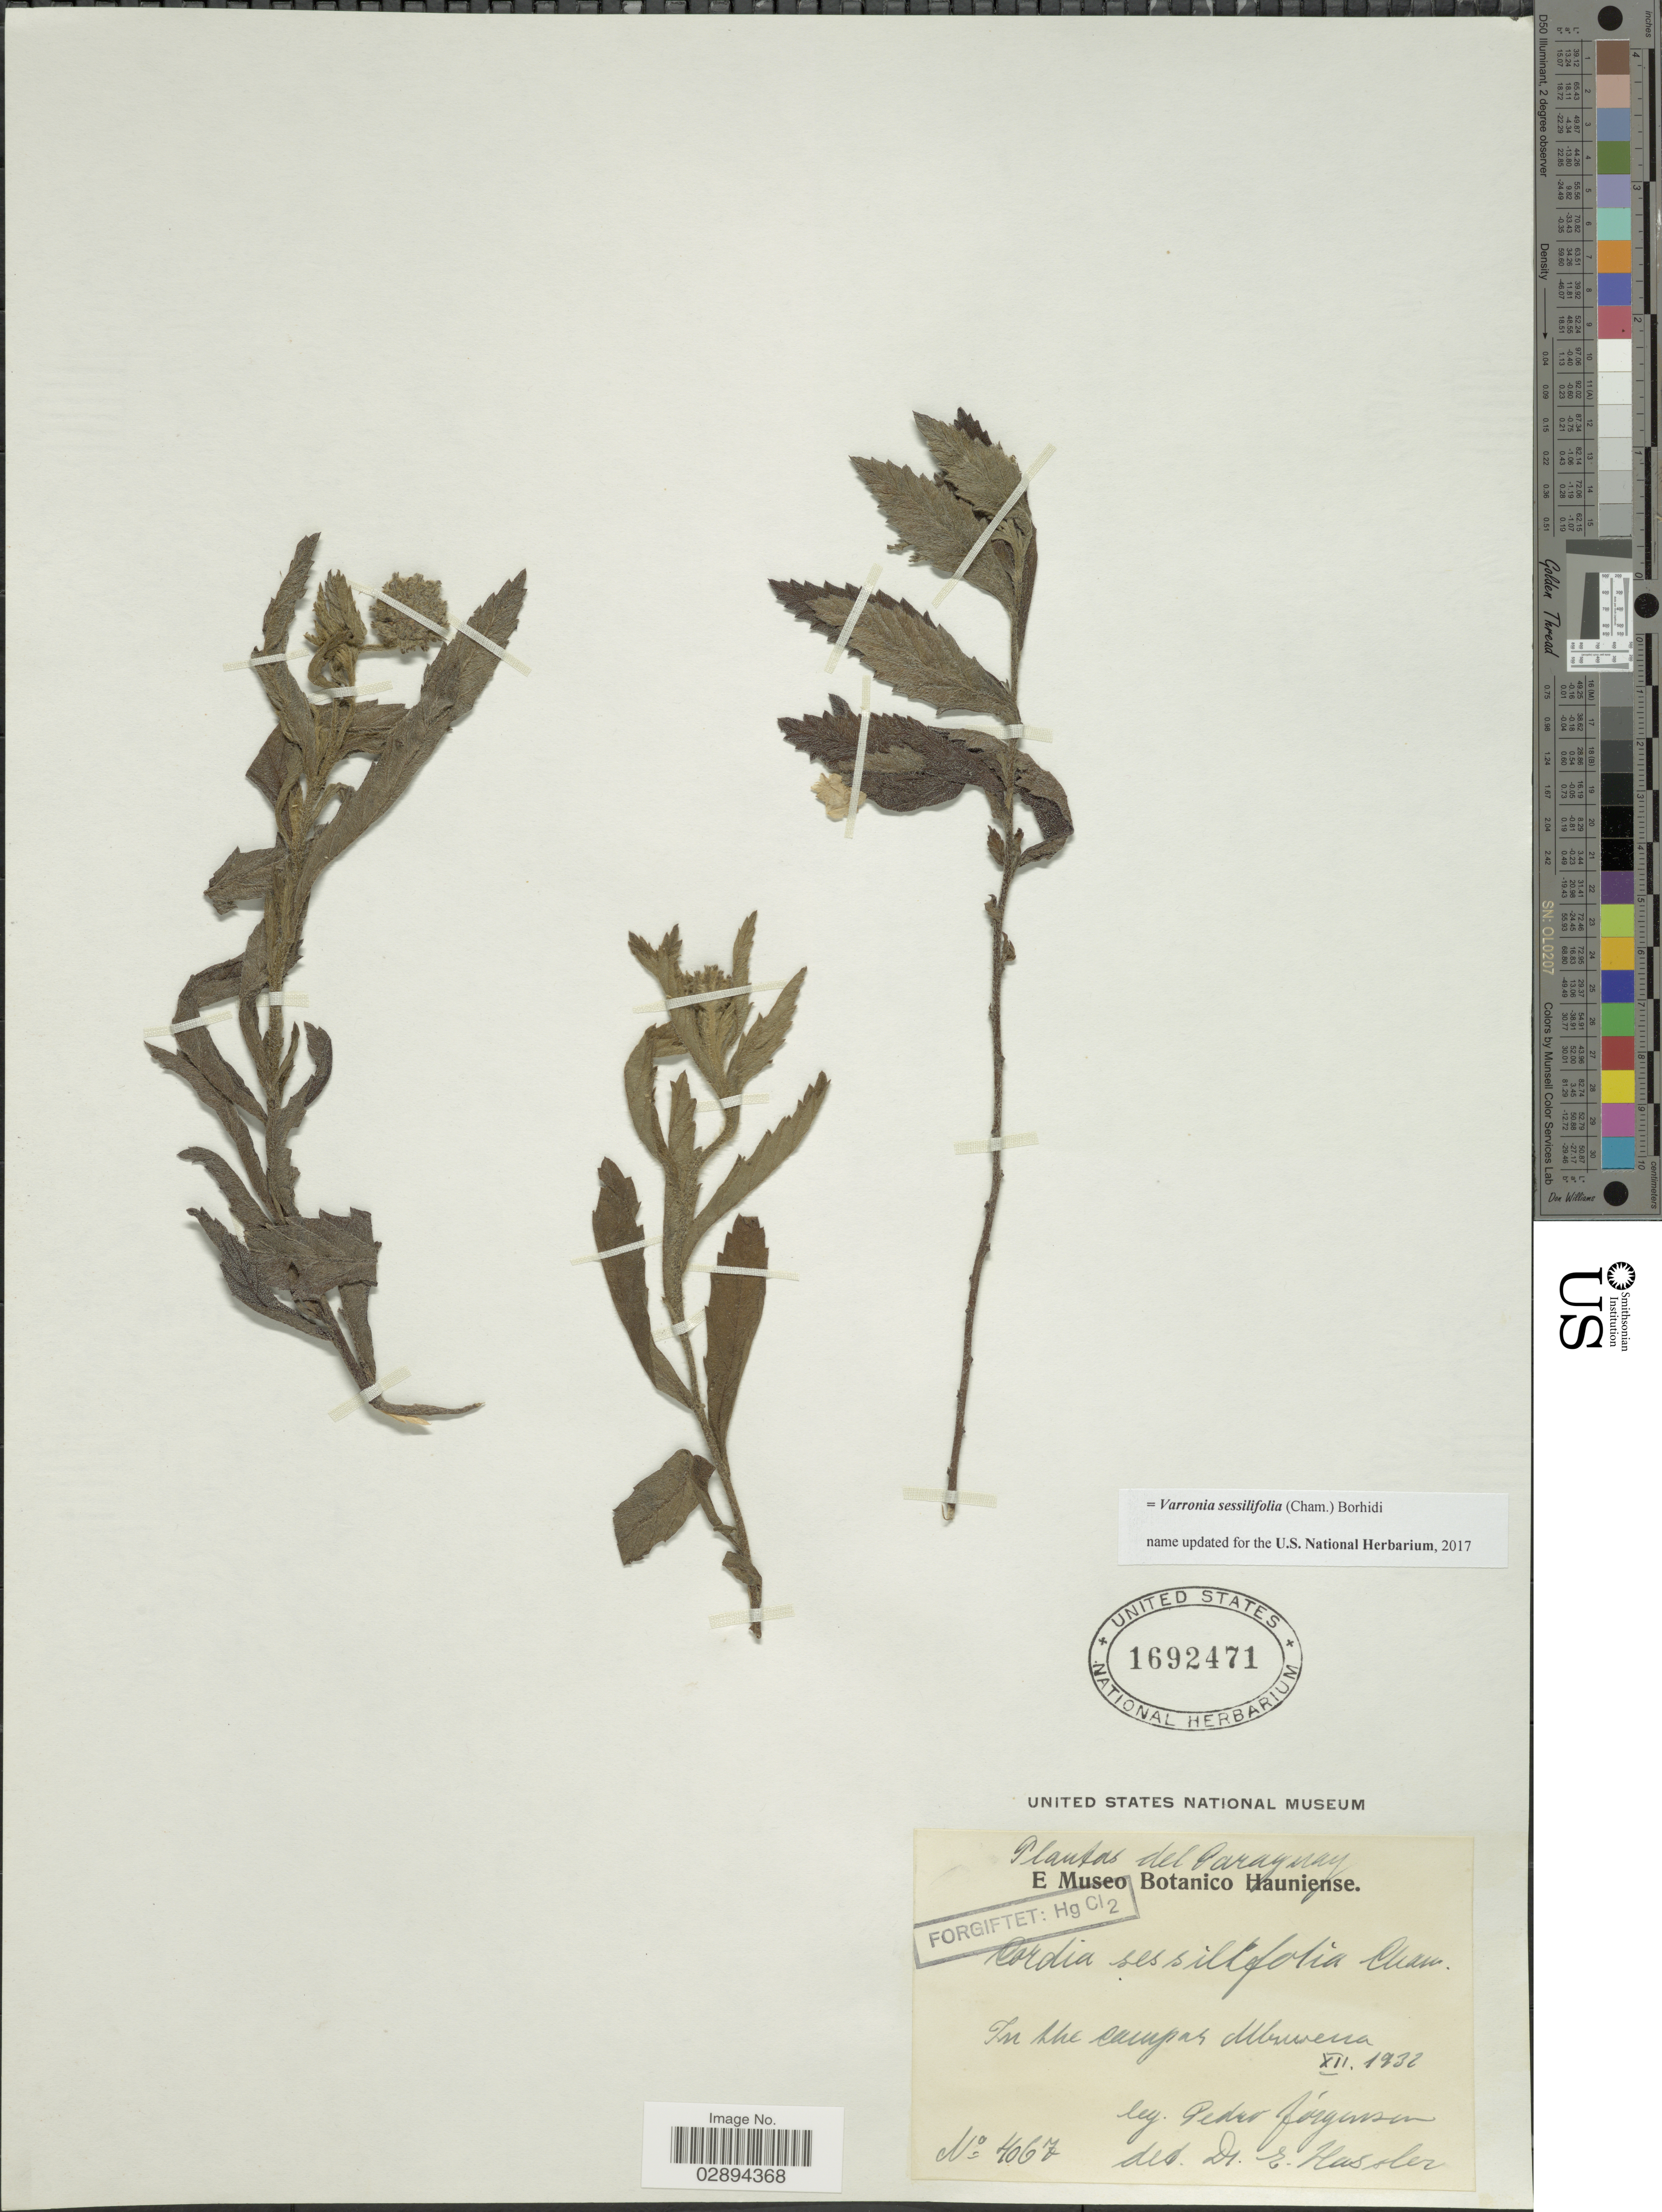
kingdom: Plantae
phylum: Tracheophyta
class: Magnoliopsida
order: Boraginales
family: Cordiaceae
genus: Varronia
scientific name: Varronia sessilifolia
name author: (Cham.) Borhidi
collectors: P. Jörgensen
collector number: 4067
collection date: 1932-12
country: Paraguay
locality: In the campos Ubuwena [interpreted].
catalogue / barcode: US 1692471